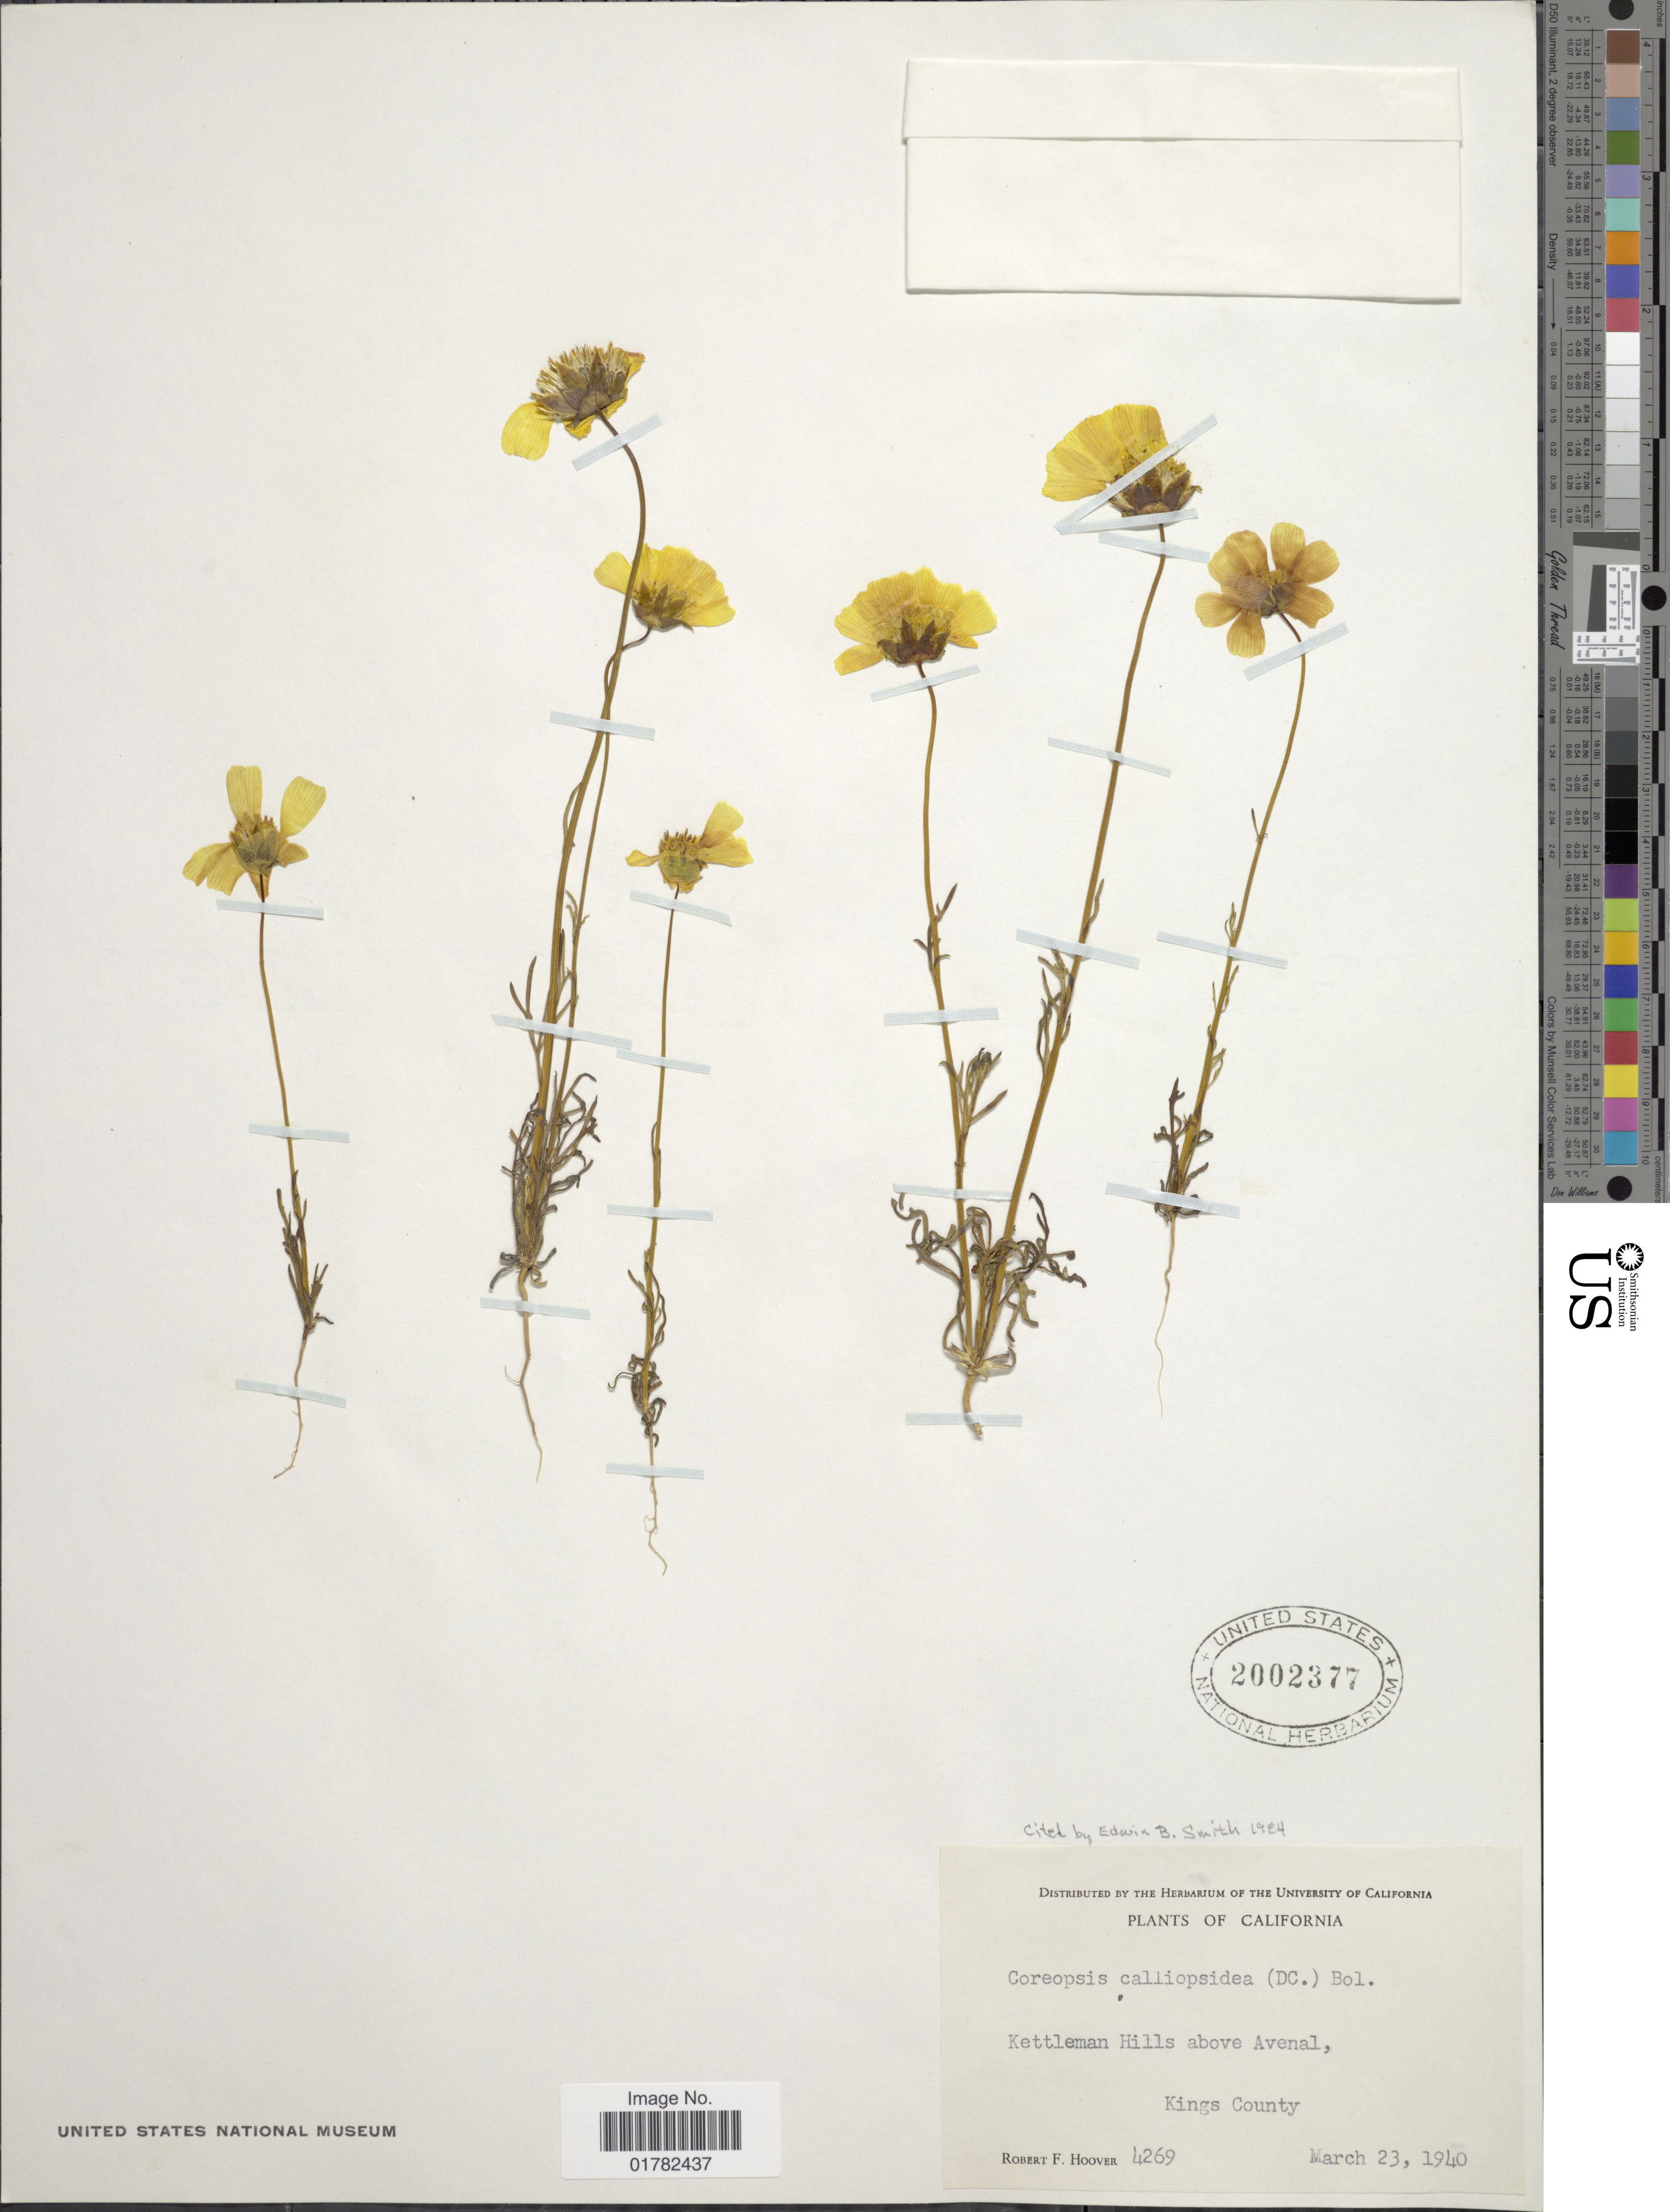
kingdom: Plantae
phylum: Tracheophyta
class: Magnoliopsida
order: Asterales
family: Asteraceae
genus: Coreopsis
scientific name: Coreopsis calliopsidea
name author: (DC.) A. Gray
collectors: R. F. Hoover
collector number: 4269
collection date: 1940-03-23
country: United States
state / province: California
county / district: Kings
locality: Kettleman Hills above Avenal, Kings County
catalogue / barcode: US 2002377